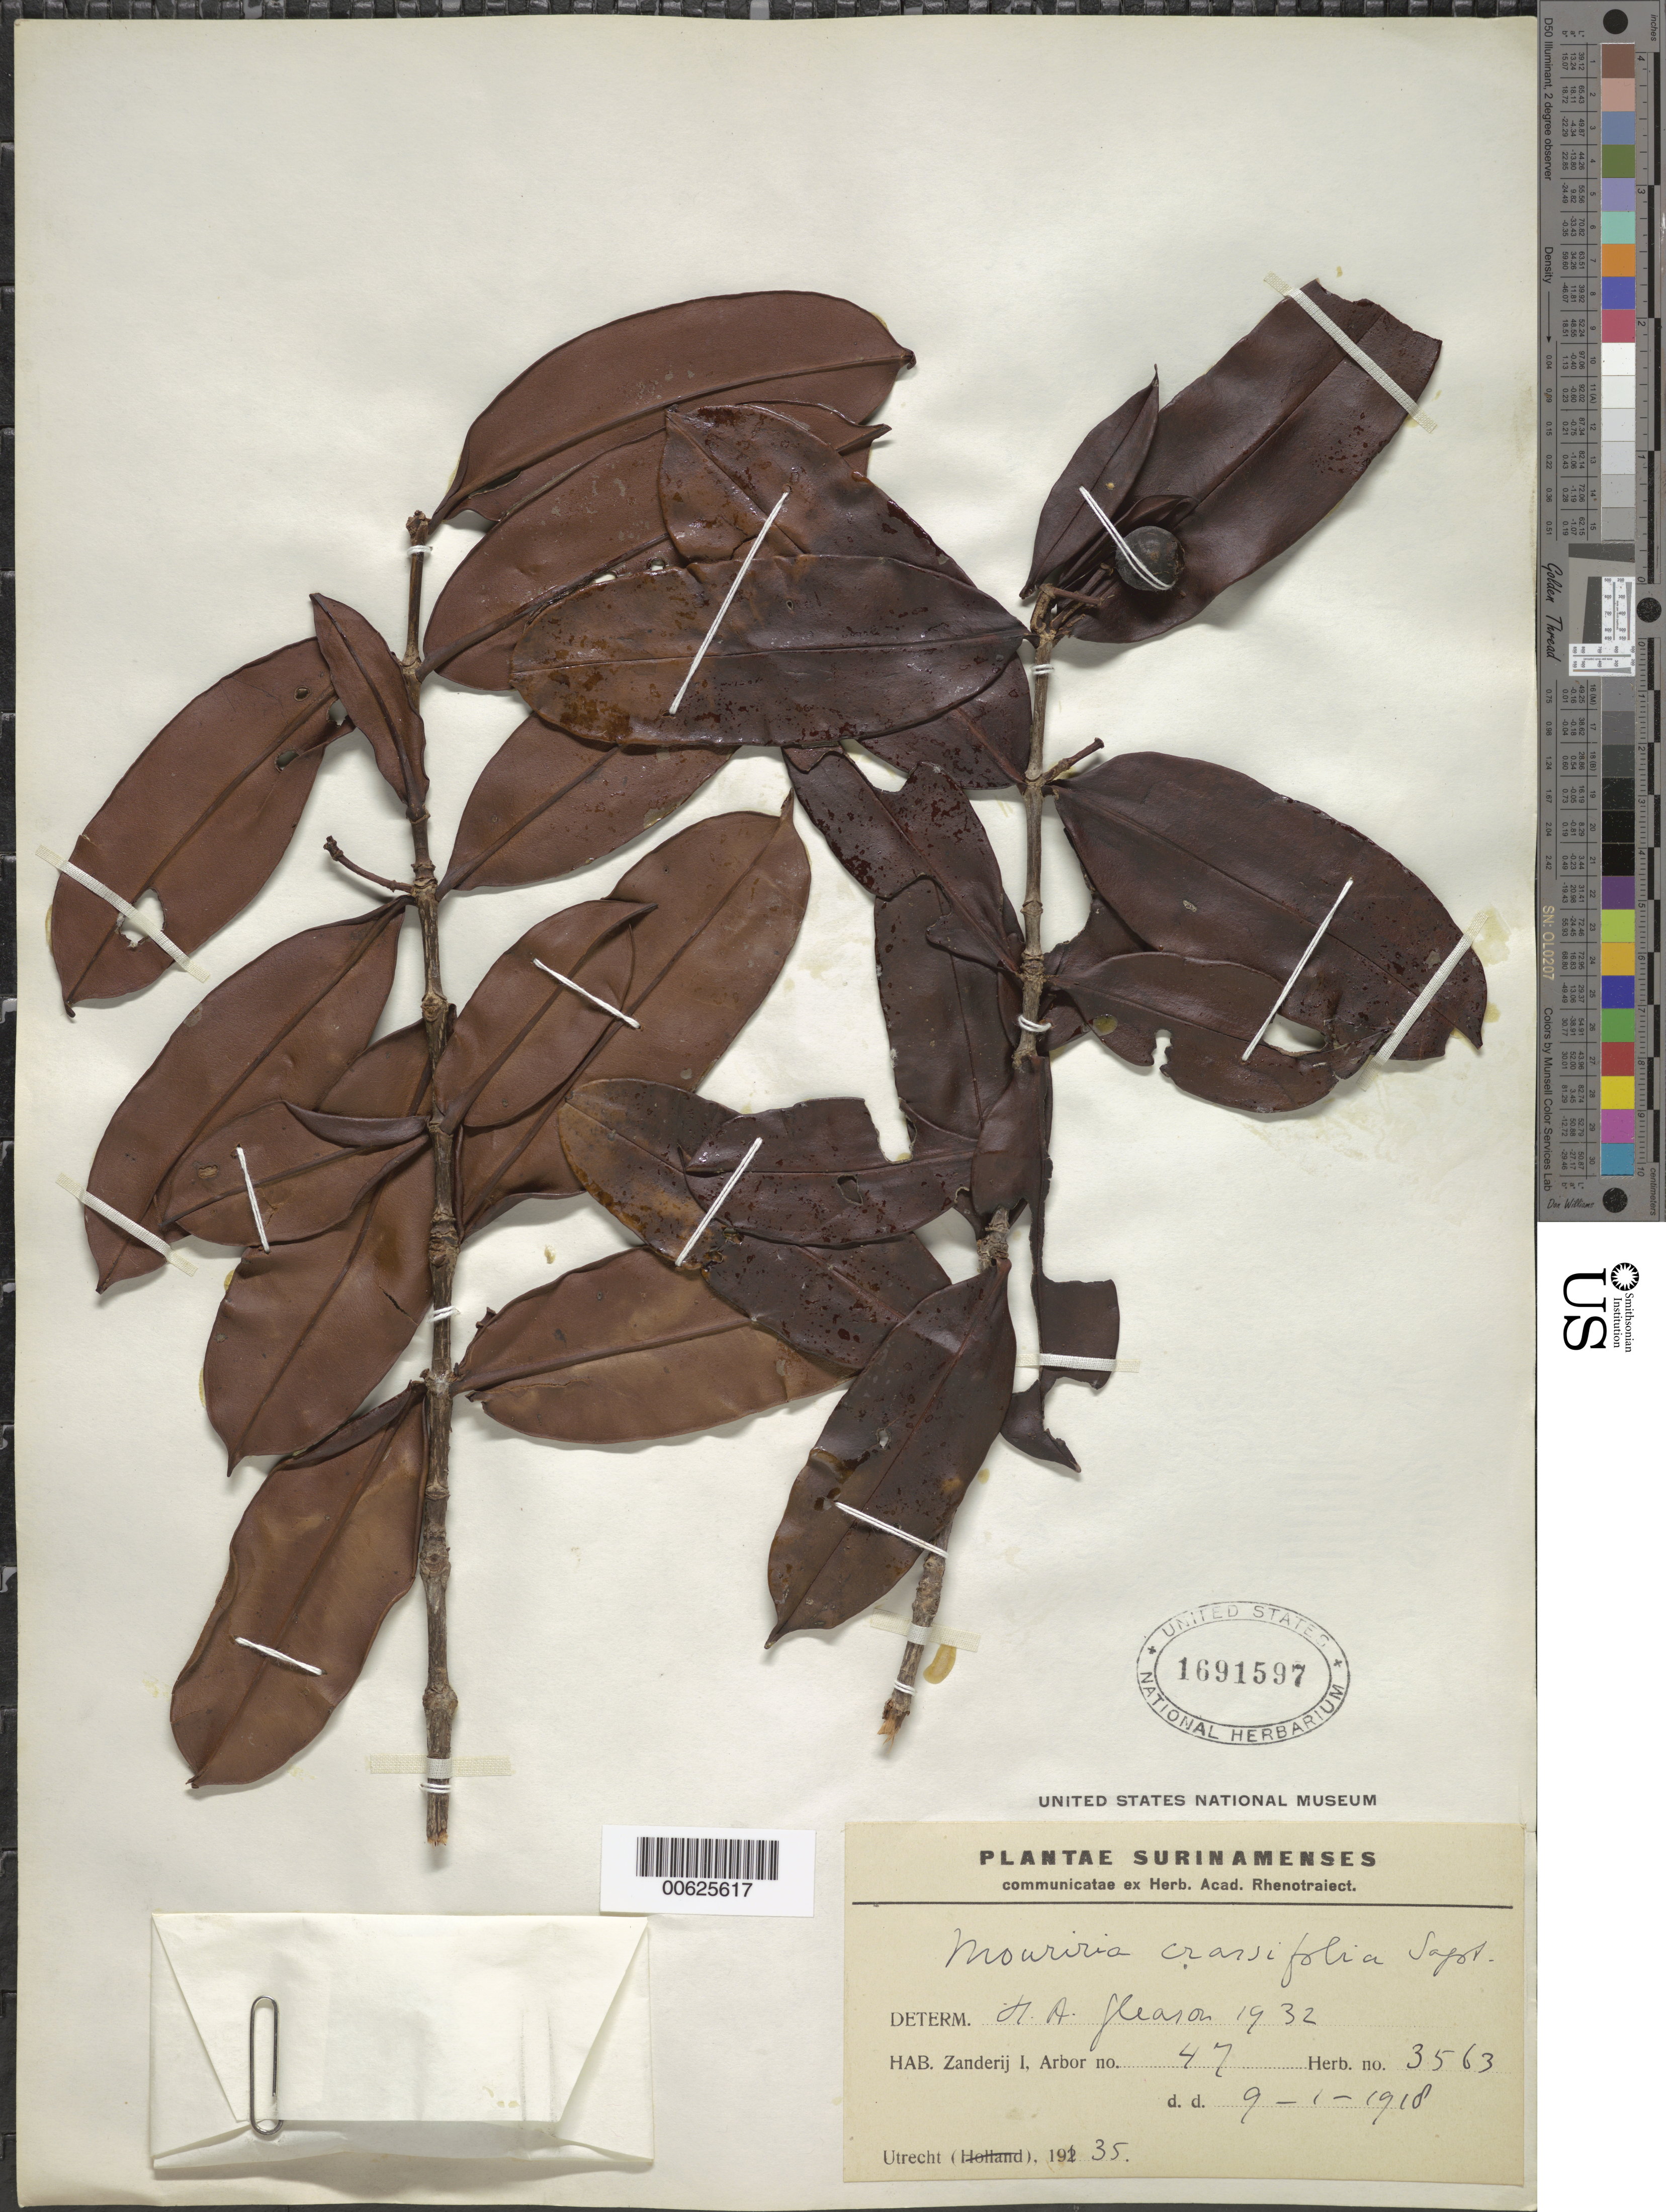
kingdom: Plantae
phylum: Tracheophyta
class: Magnoliopsida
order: Myrtales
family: Melastomataceae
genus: Mouriri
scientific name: Mouriri crassifolia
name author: Sagot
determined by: Gleason, H. A.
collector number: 3563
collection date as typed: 9-Jan-18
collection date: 1918-01-09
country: Suriname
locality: Zanderij I., Forest Reserve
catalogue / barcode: US 1691597